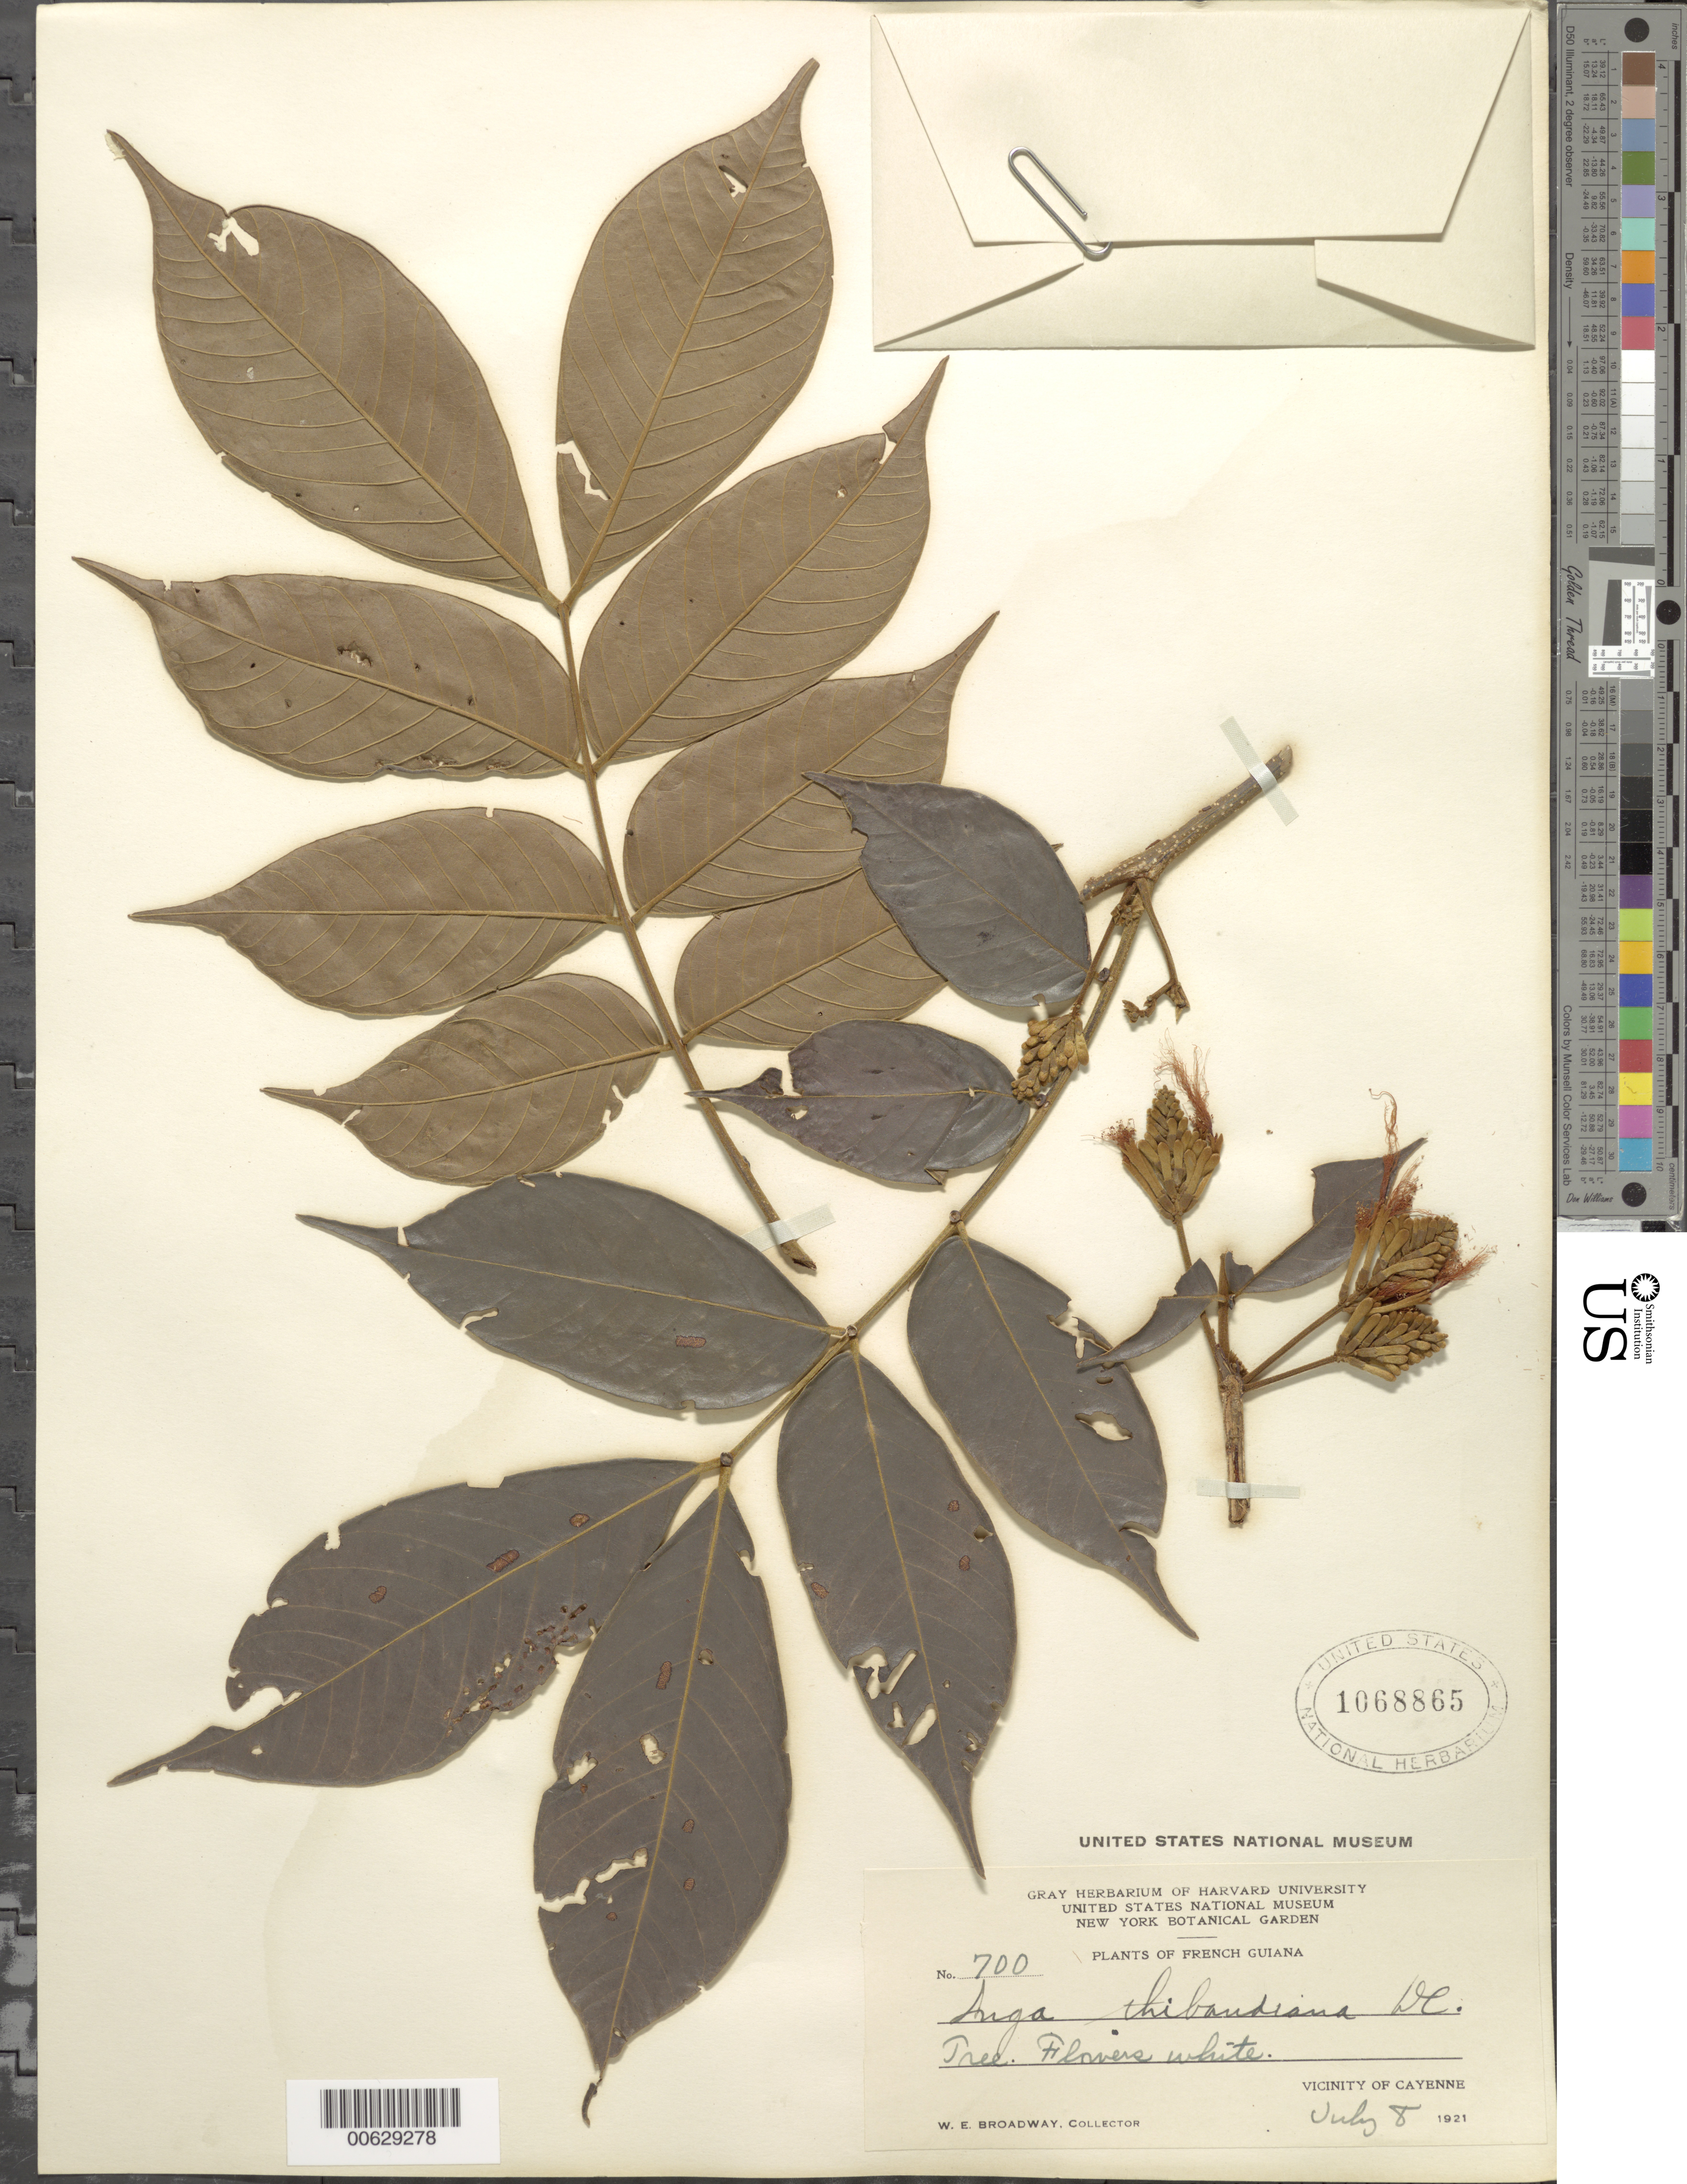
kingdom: Plantae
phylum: Tracheophyta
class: Magnoliopsida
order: Fabales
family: Fabaceae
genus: Inga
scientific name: Inga thibaudiana subsp. thibaudiana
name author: DC.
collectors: W. E. Broadway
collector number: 700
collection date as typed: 8-Jul-21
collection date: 1921-07-08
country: French Guiana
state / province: Cayenne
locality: Cayenne, vic.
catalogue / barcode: US 1068865